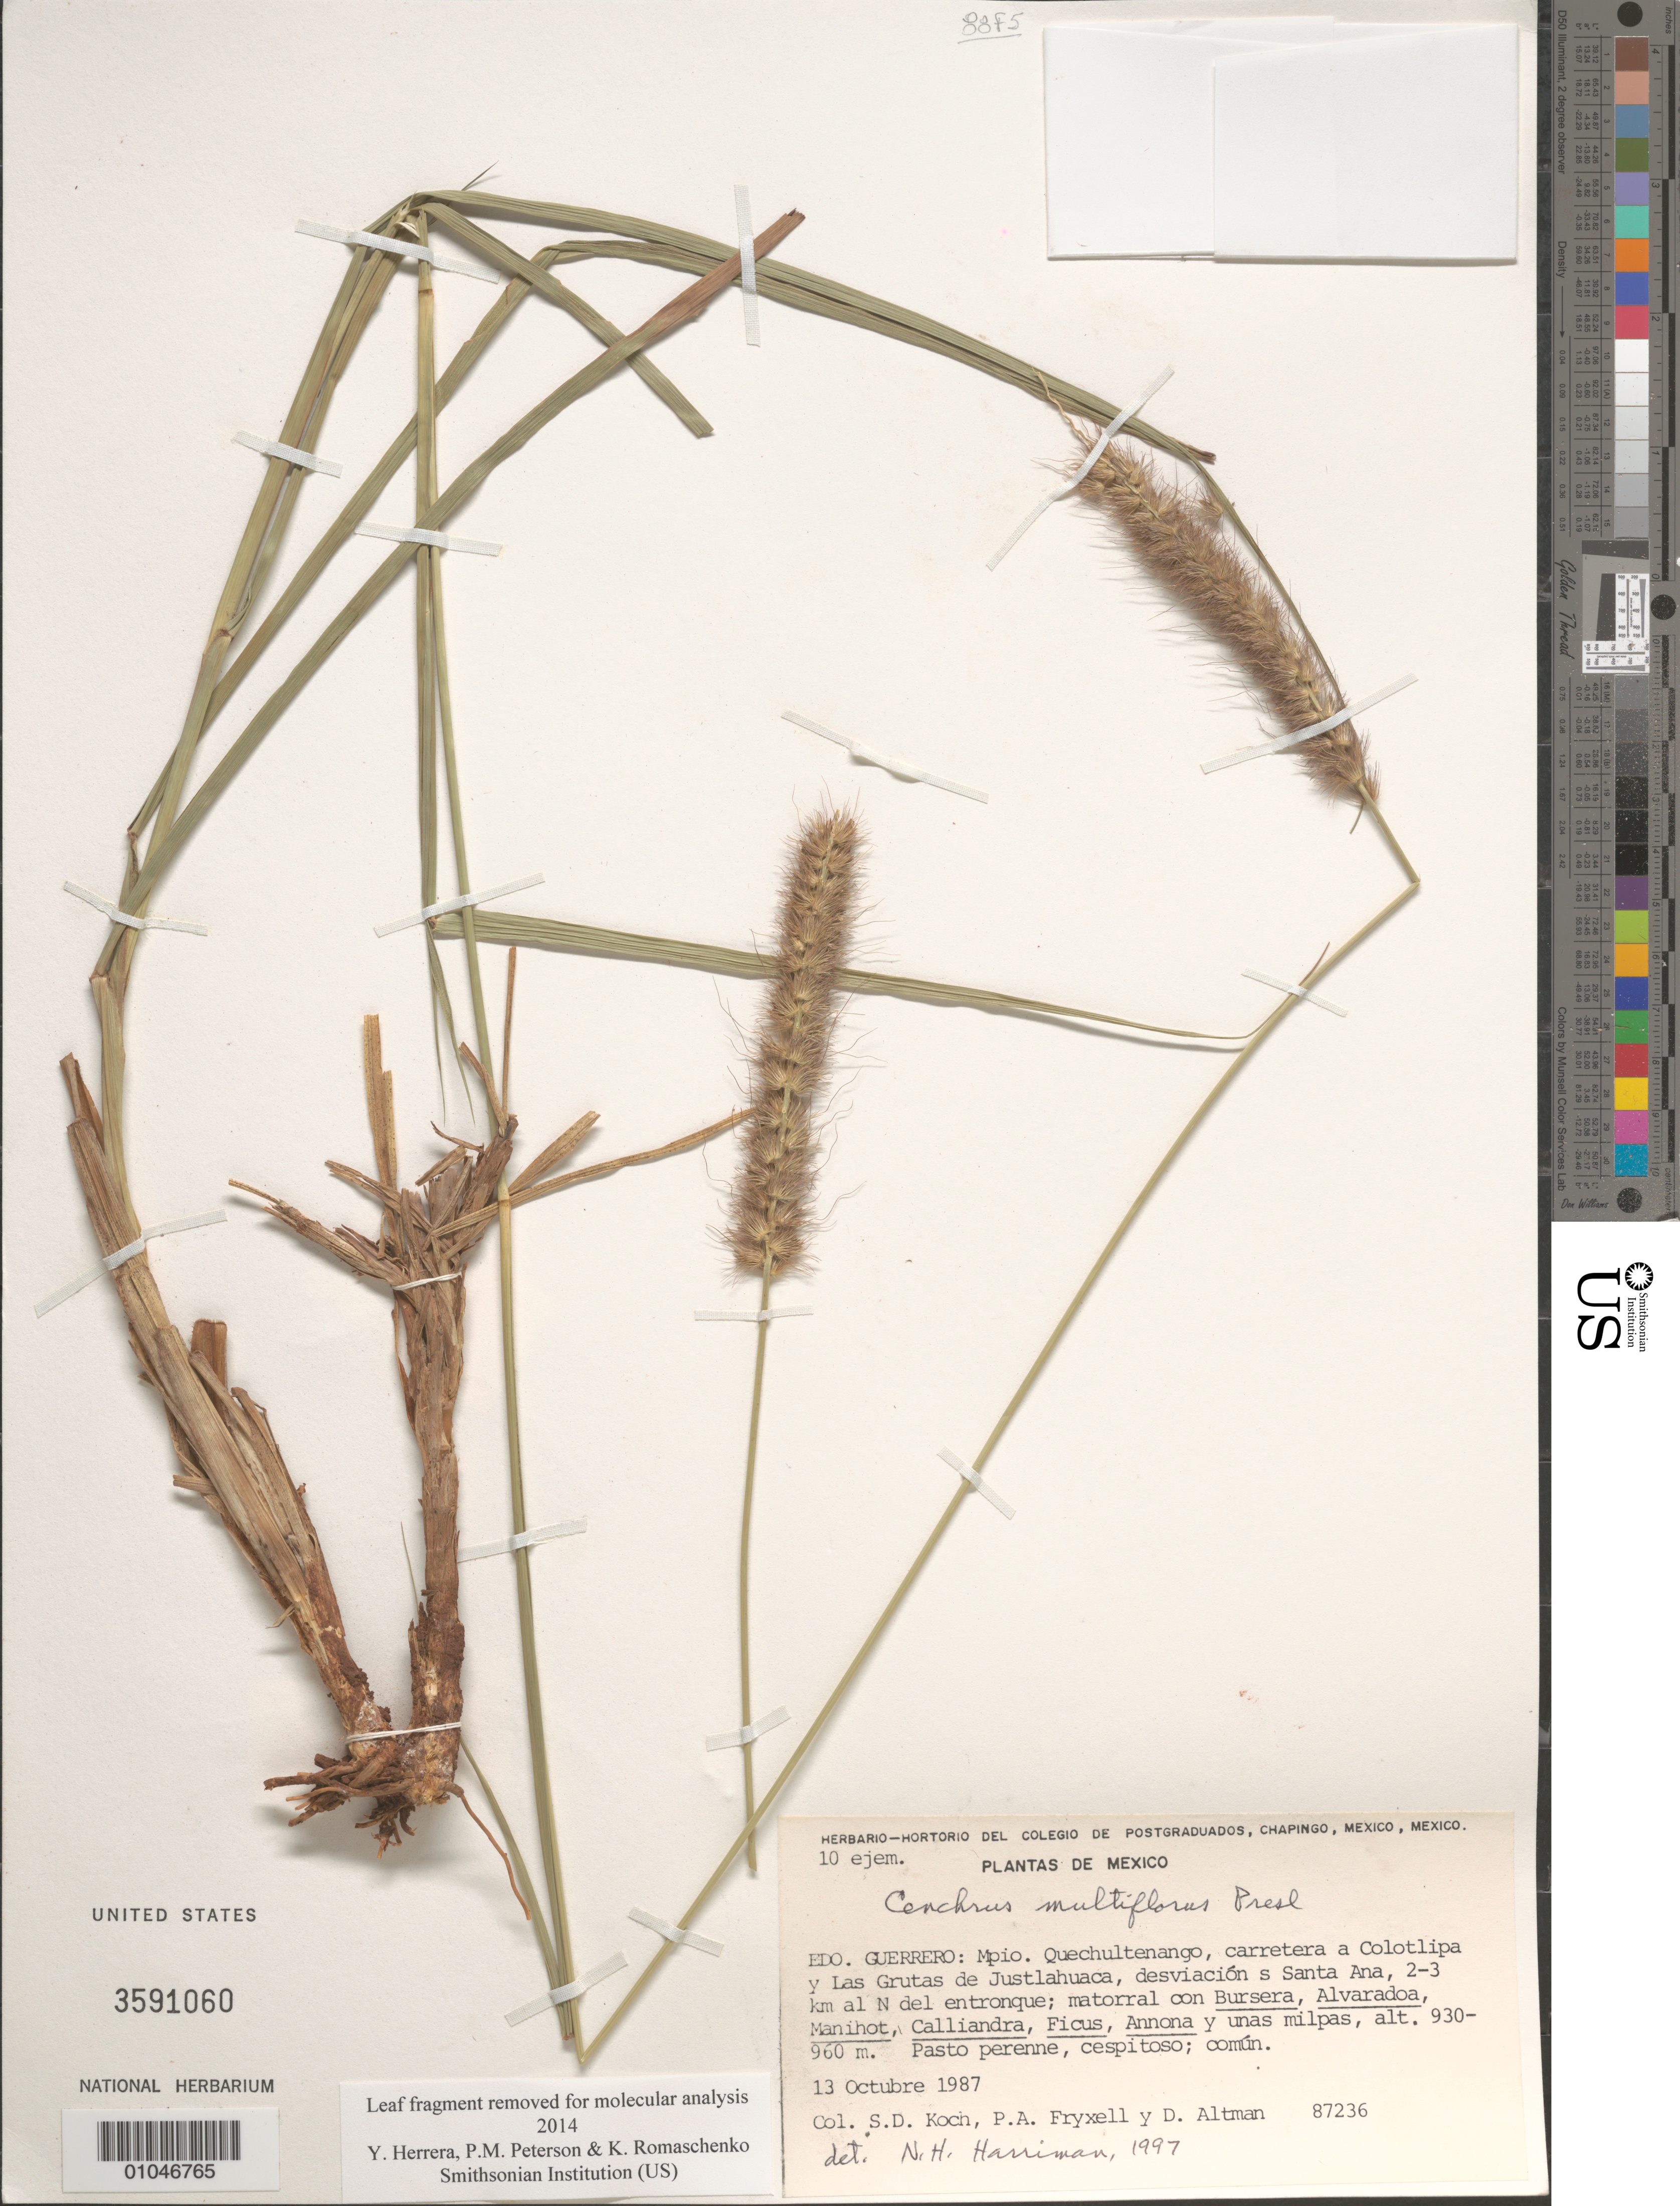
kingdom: Plantae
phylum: Tracheophyta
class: Liliopsida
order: Poales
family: Poaceae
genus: Cenchrus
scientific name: Cenchrus multiflorus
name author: C. Presl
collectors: S. D. Koch, P. A. Fryxell & D. Altman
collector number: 87236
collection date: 1987-10-13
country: Mexico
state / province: Guerrero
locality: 2-3 km al N del entroque, desviacion a Santa Ana, carretera a Colotlipa y Las Grutas de Justlahuaca, Mpio. Quechultenango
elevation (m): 930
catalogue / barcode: US 3591060